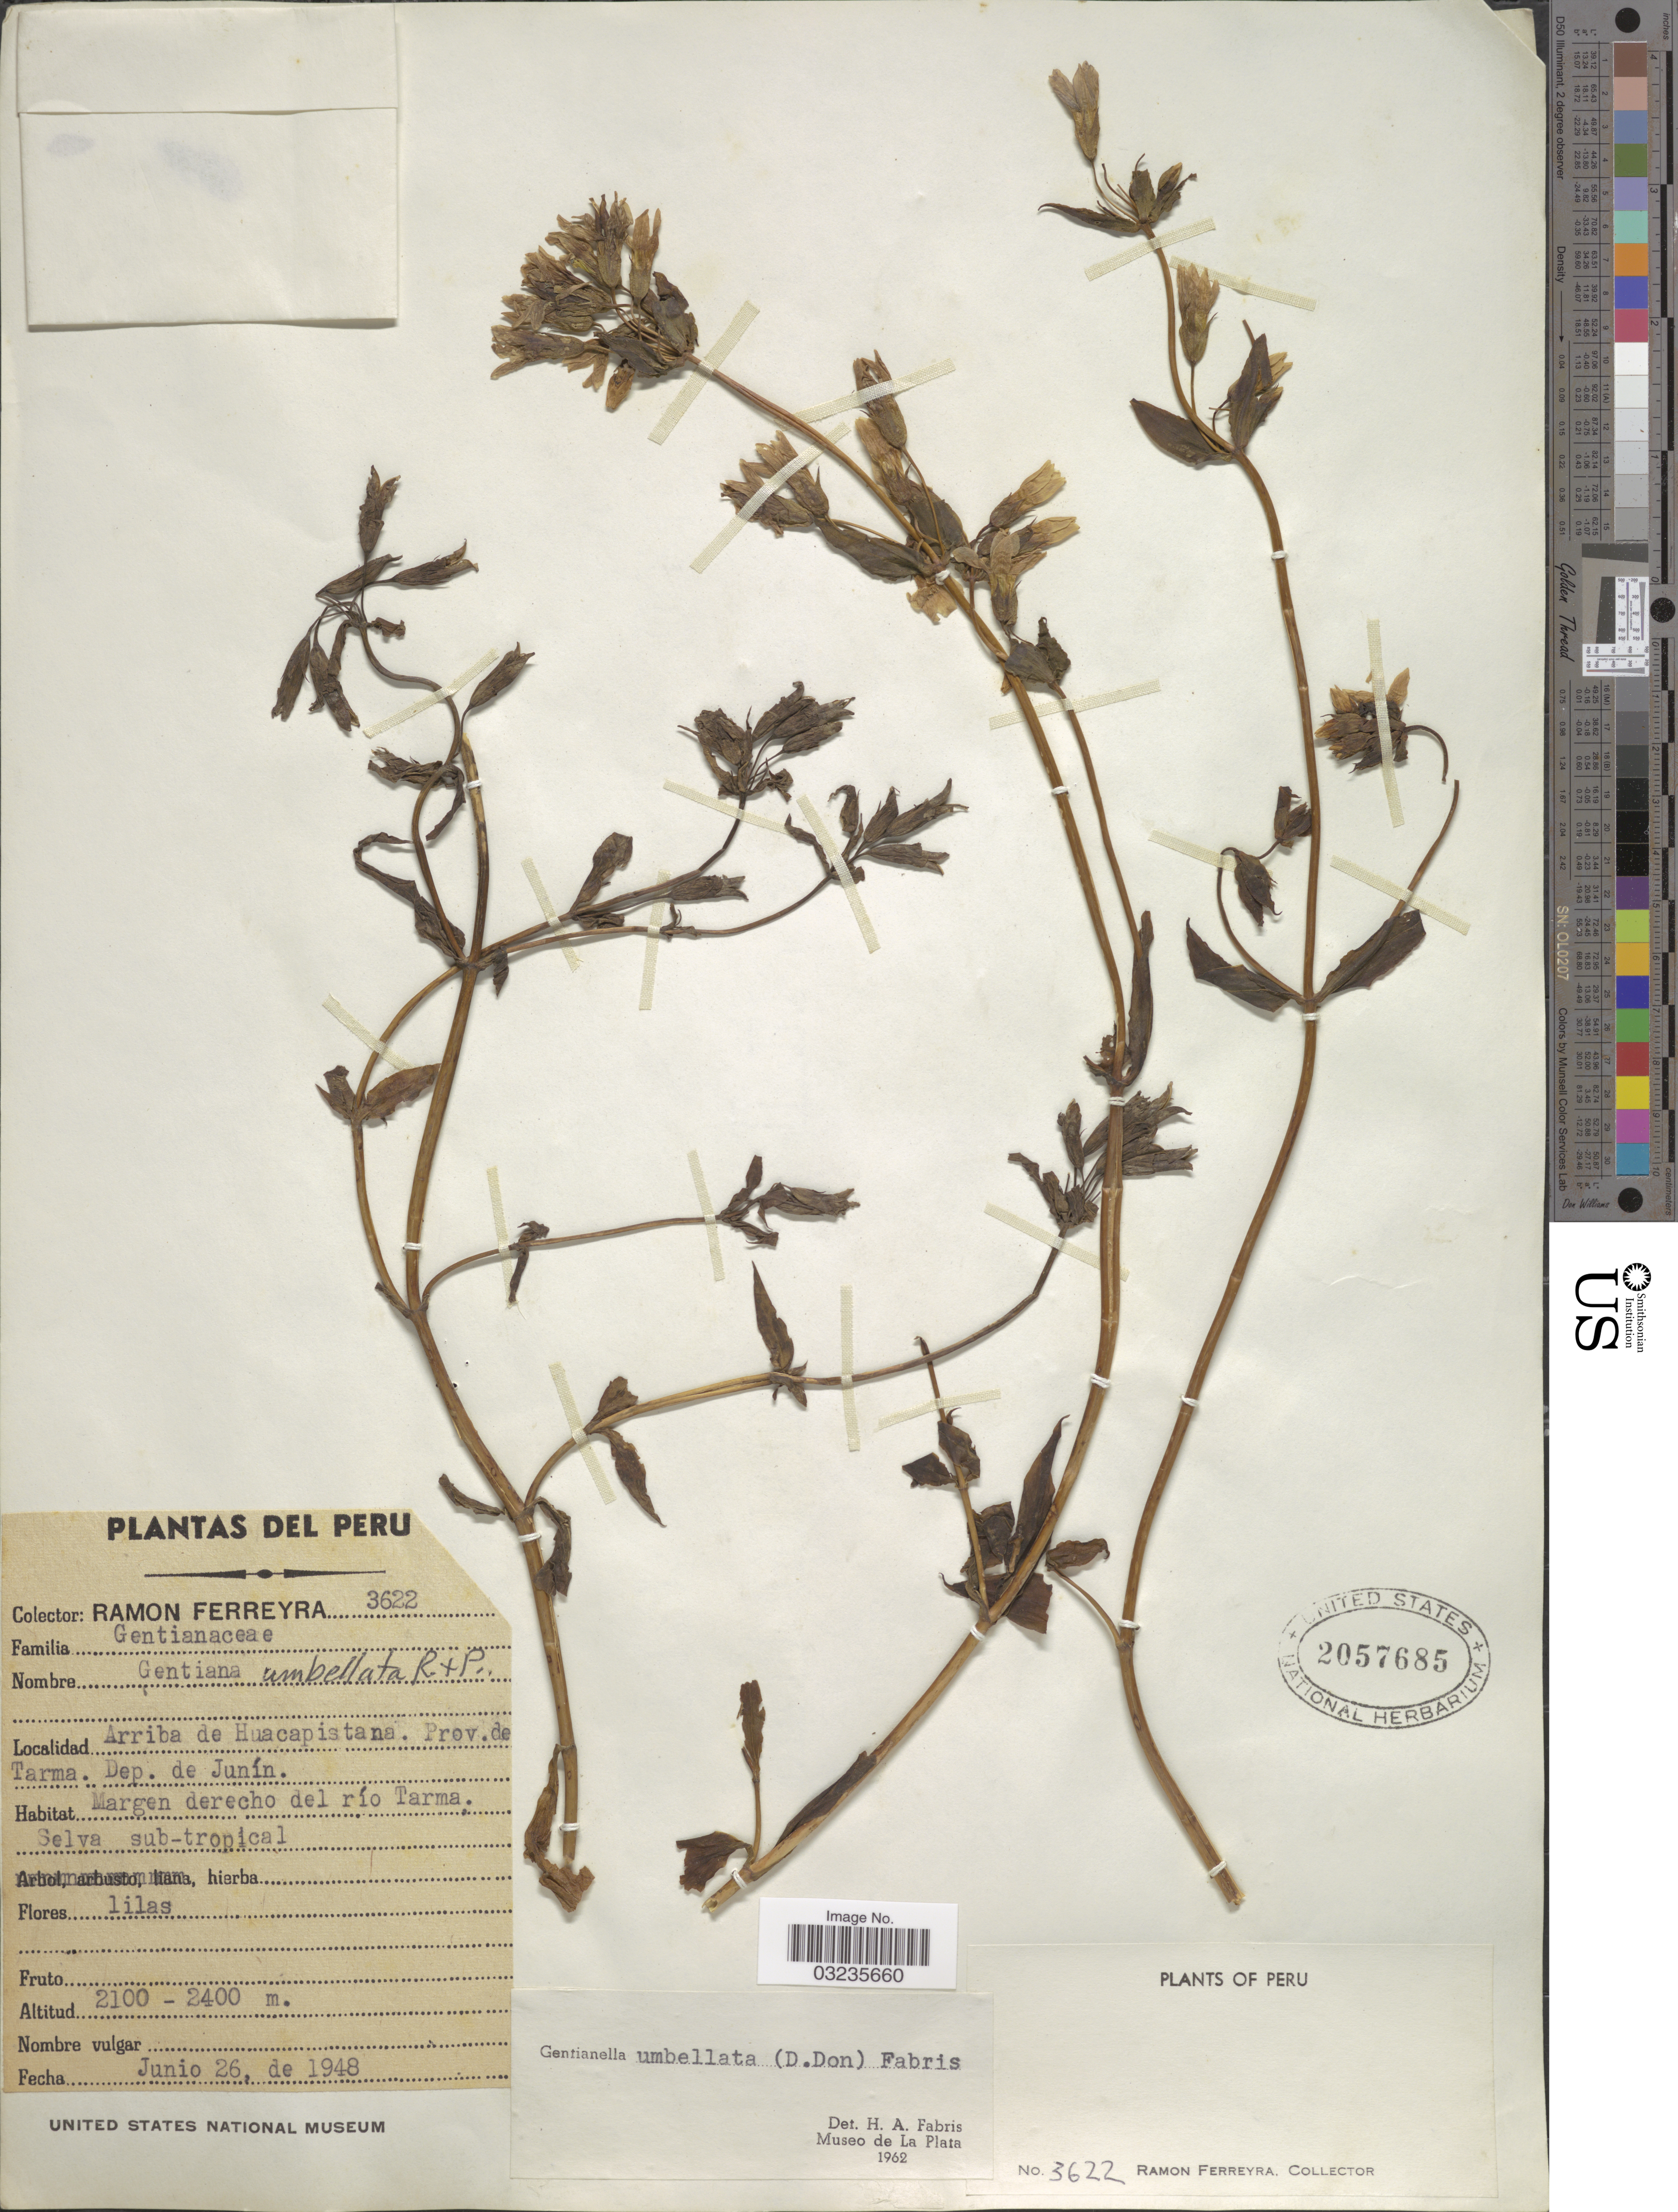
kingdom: Plantae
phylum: Tracheophyta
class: Magnoliopsida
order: Gentianales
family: Gentianaceae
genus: Gentianella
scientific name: Gentianella sp.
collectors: R. A. Ferreyra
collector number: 3622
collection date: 1948-06-26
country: Peru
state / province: Junín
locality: Arriba de Huacapistana. Prov. de Tarma. Dep. de Junín. Margen derecho del río Tarma.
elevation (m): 2100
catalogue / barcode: US 2057685